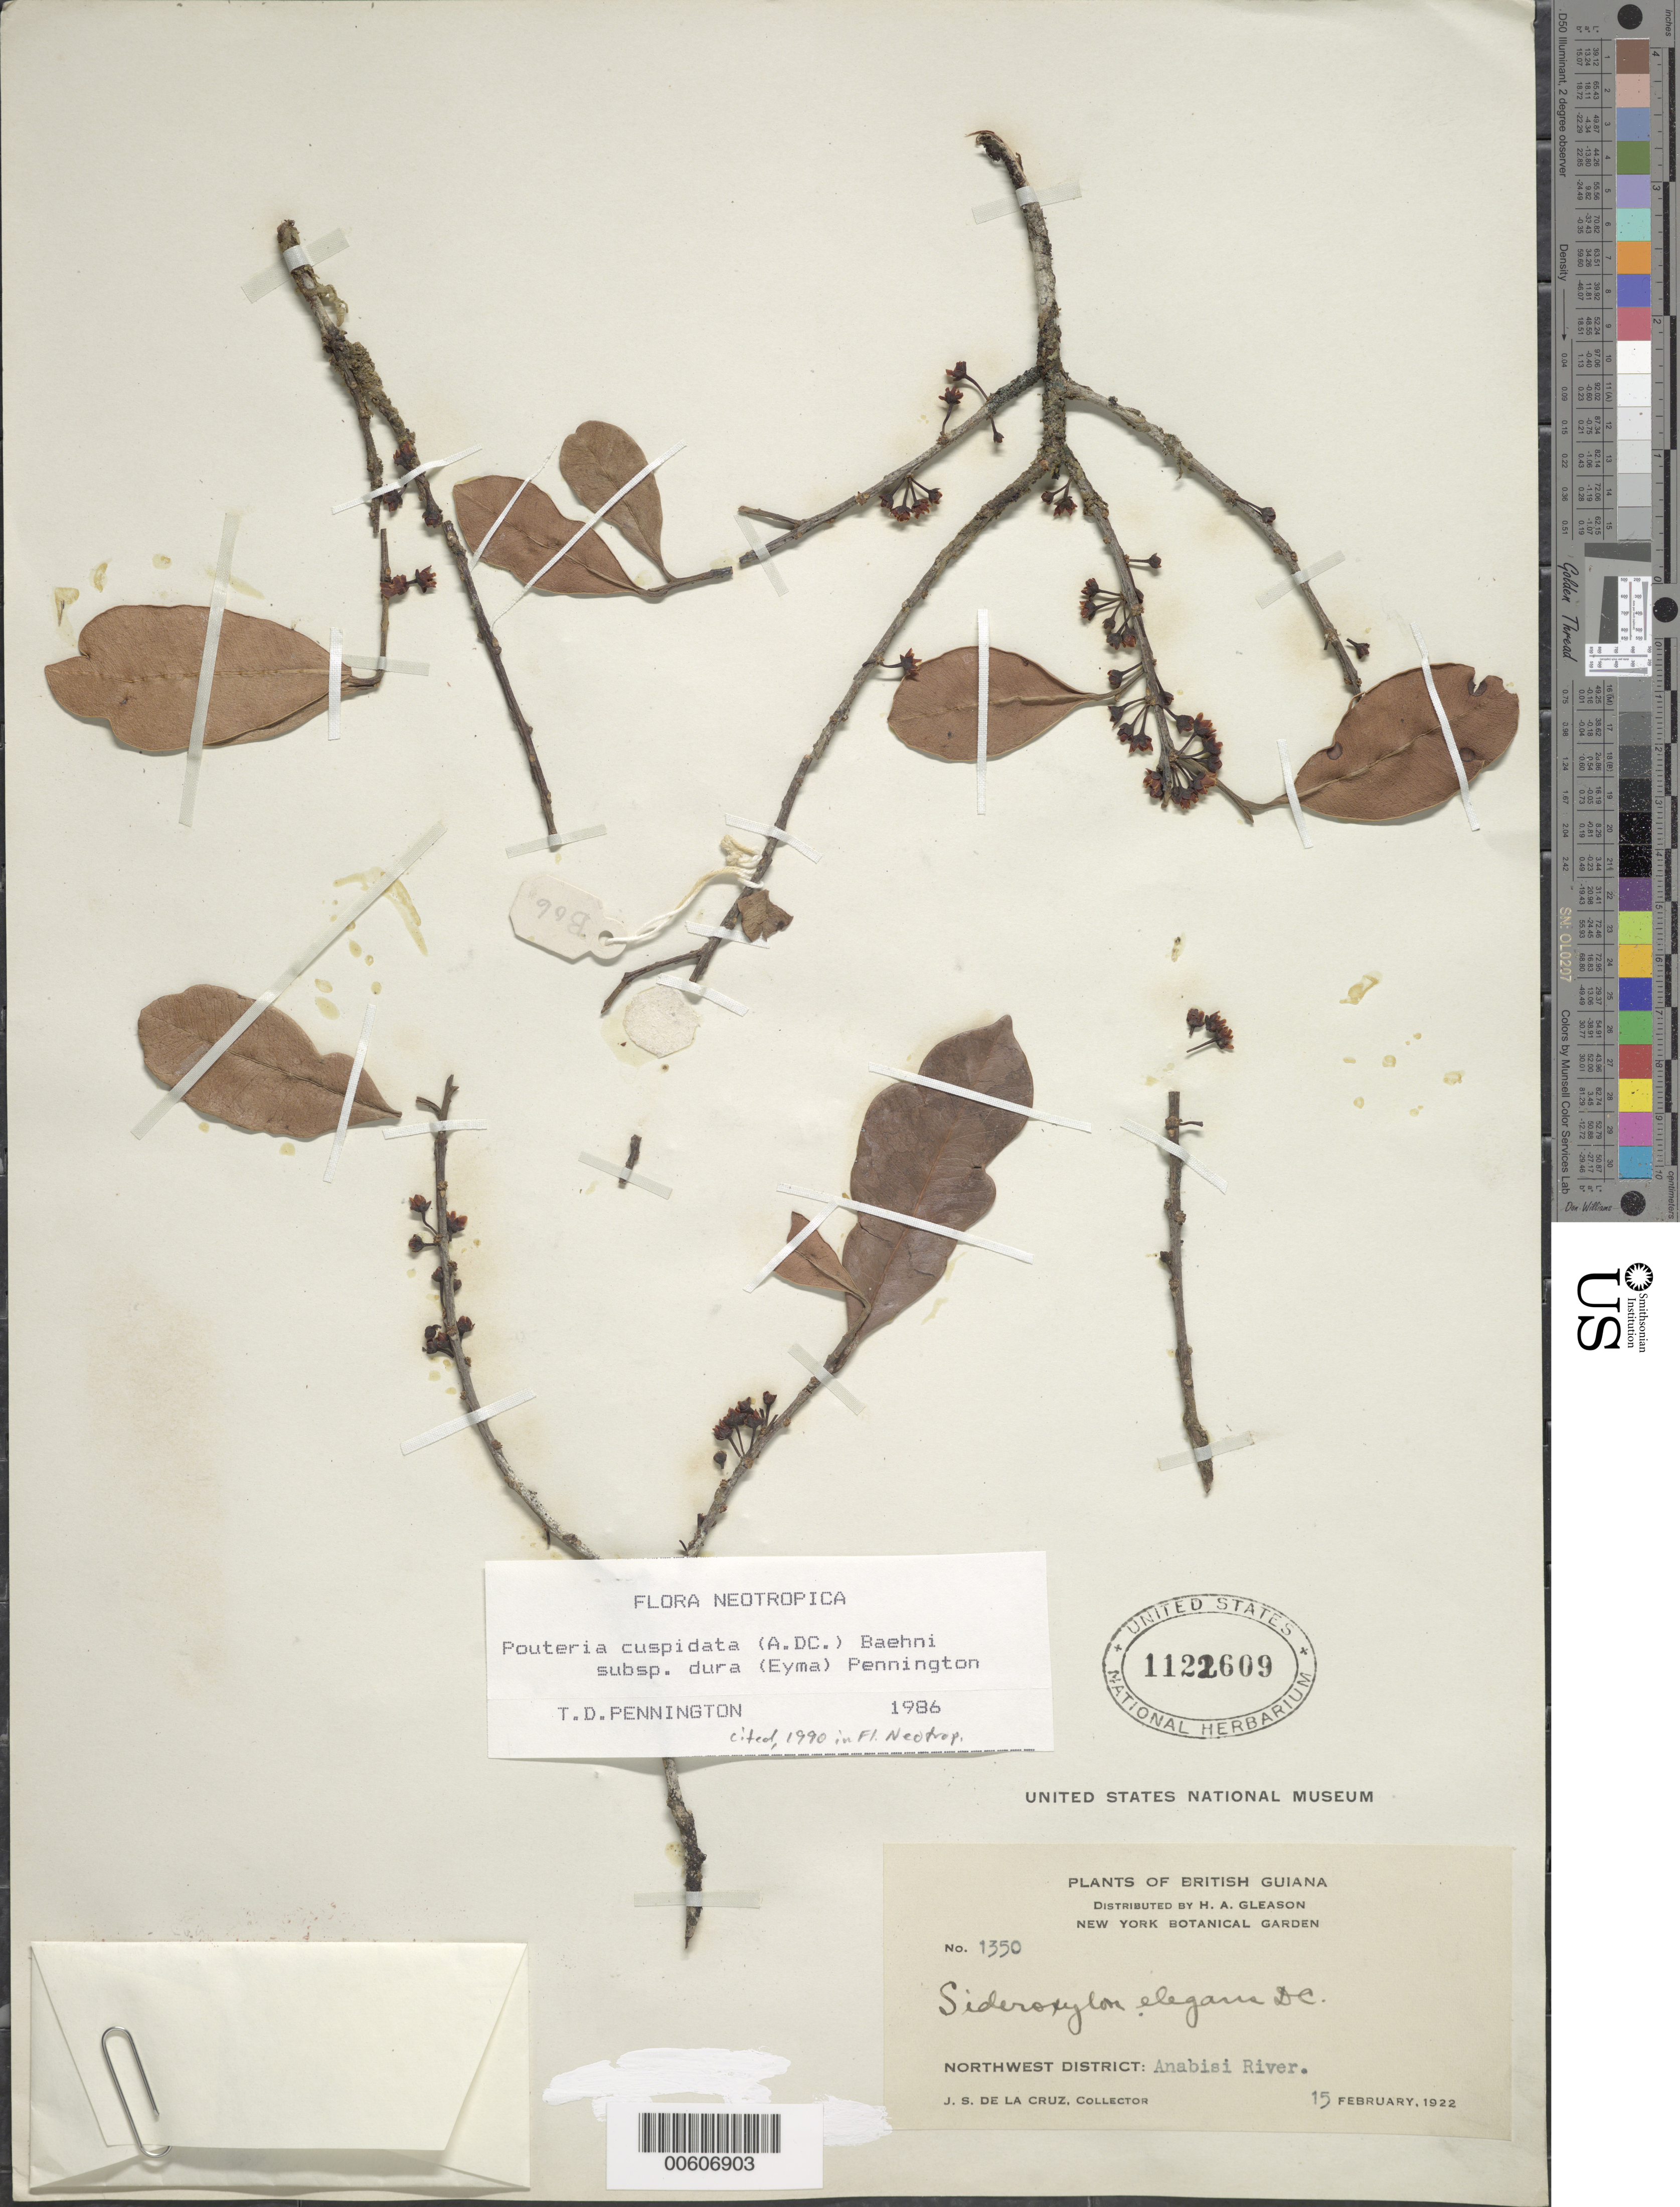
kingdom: Plantae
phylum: Tracheophyta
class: Magnoliopsida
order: Ericales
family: Sapotaceae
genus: Pouteria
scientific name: Pouteria cuspidata subsp. dura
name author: (Eyma) T.D. Penn.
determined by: Pennington, T. D., (K)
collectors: J. S. de la Cruz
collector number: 1350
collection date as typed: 15-Feb-22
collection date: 1922-02-15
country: Guyana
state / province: Barima-Waini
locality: Anabisi River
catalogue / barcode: US 1122609